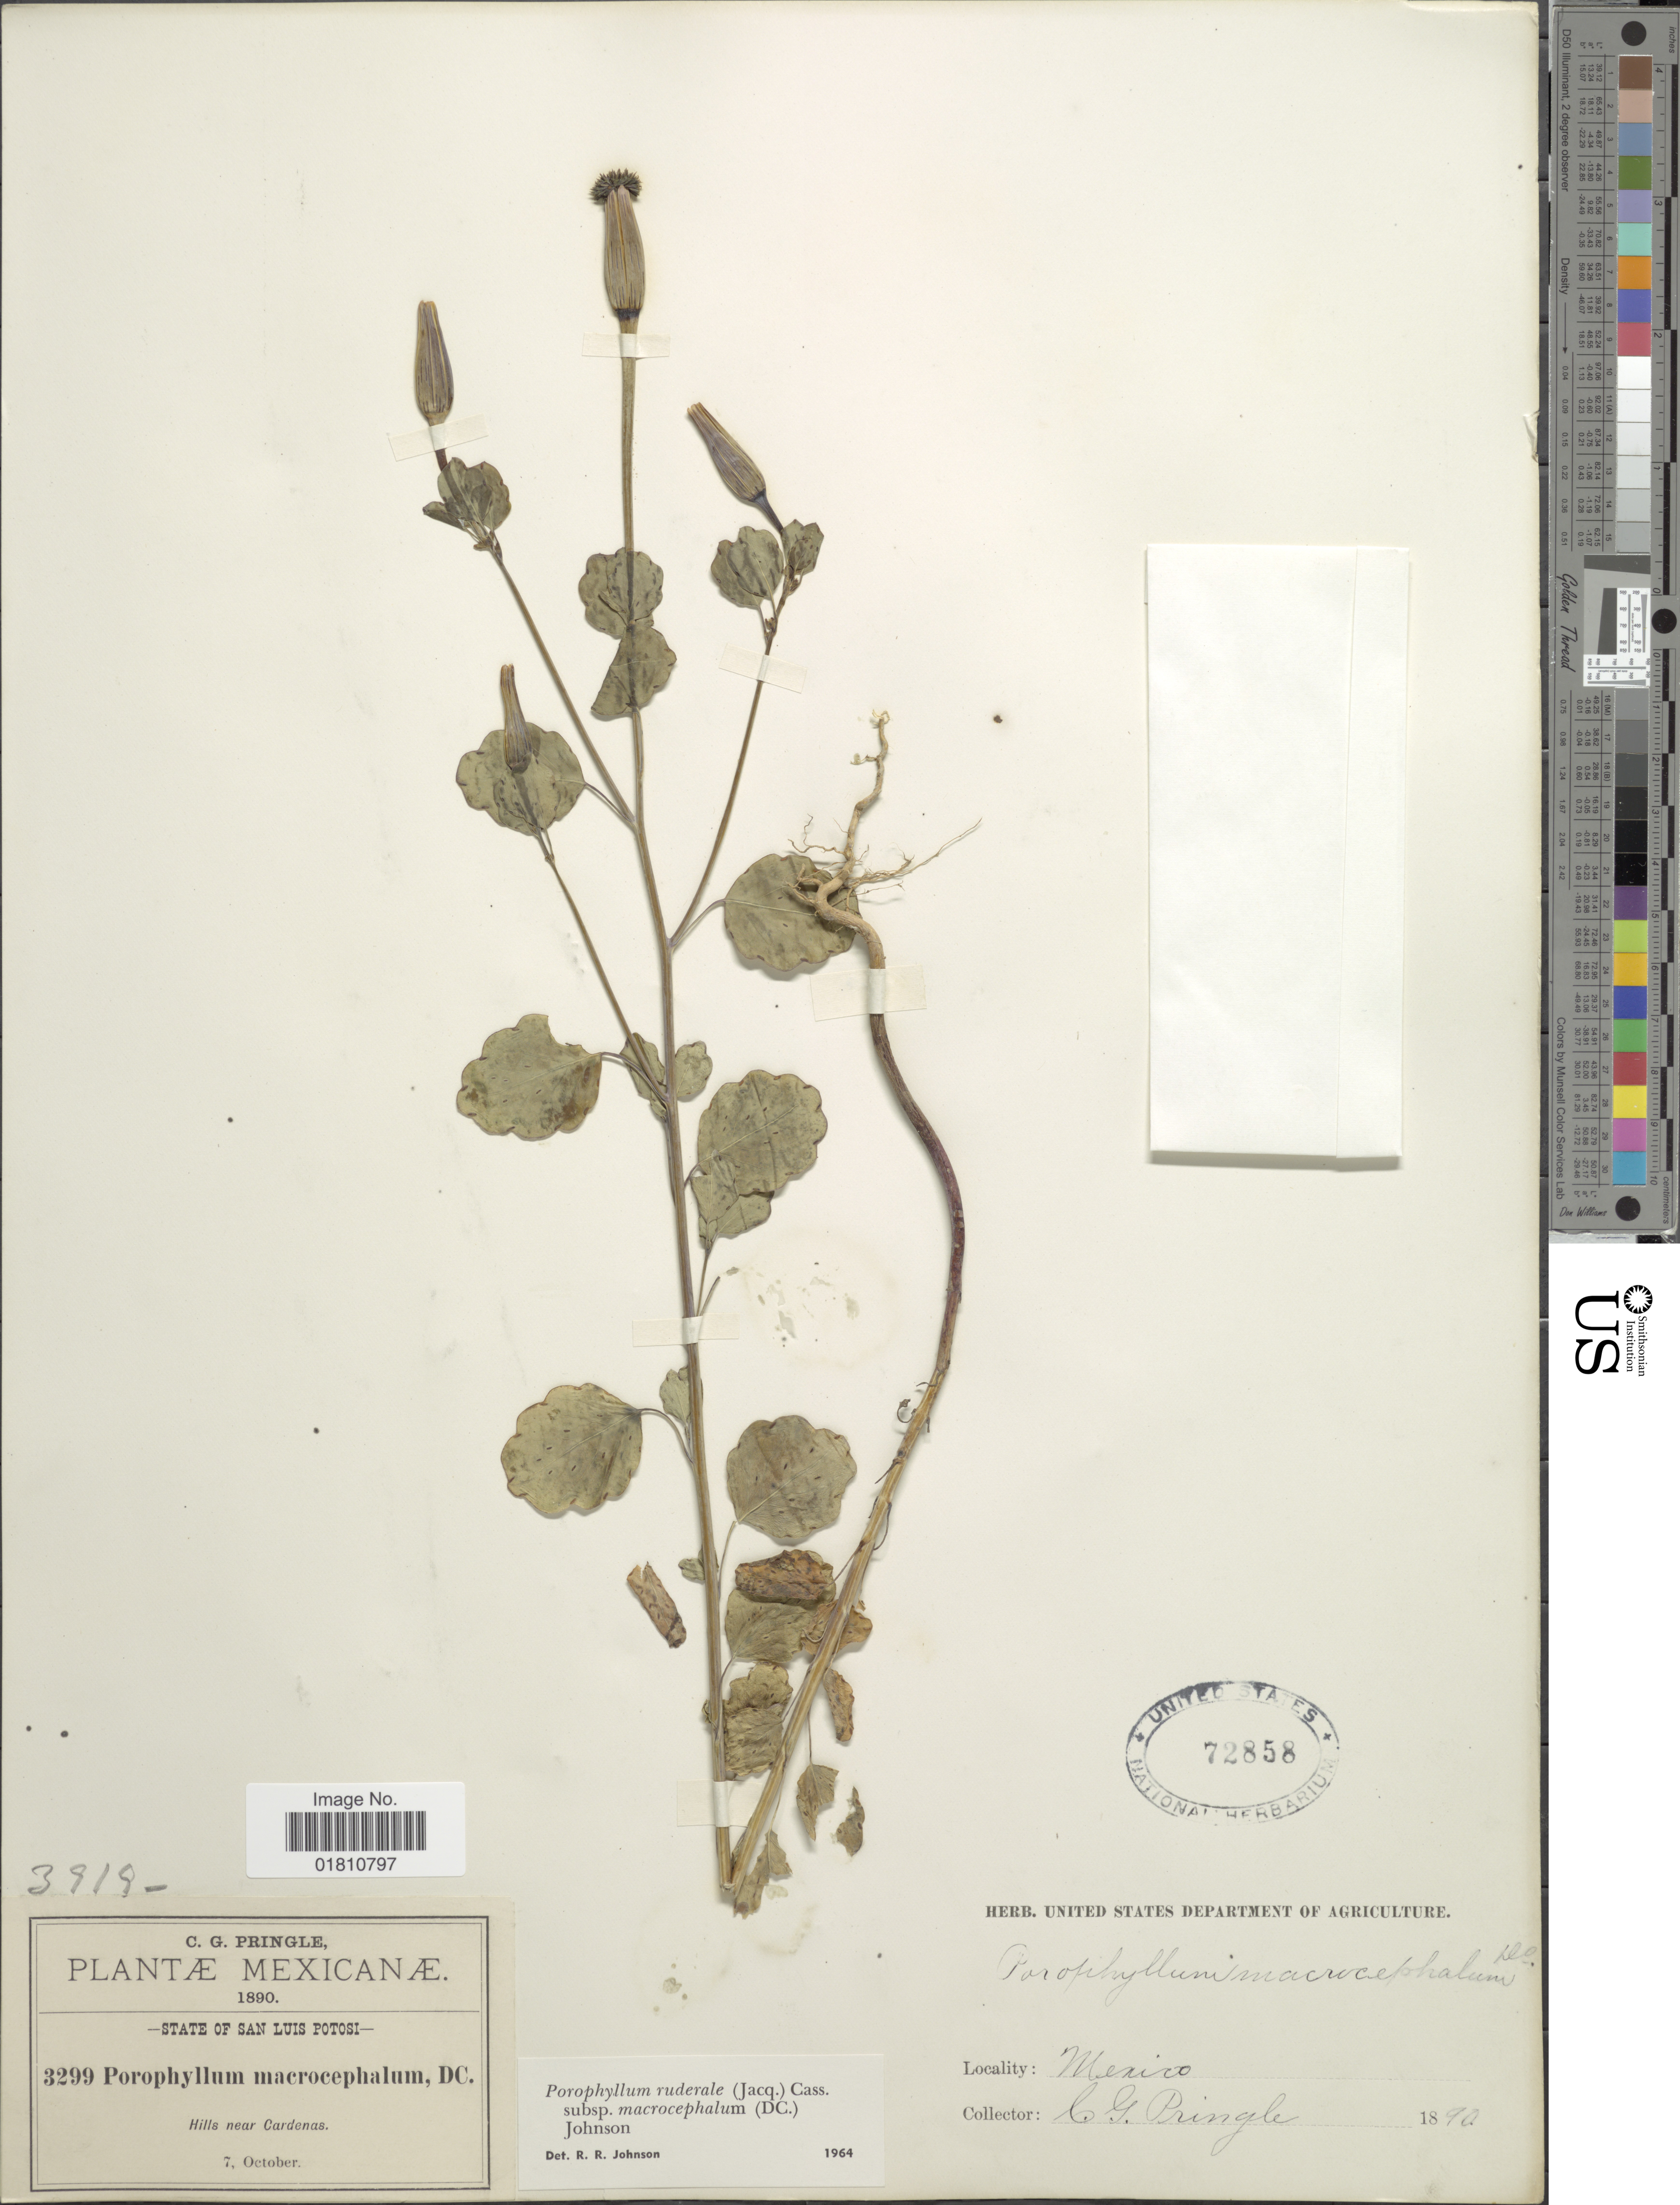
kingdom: Plantae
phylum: Tracheophyta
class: Magnoliopsida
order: Asterales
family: Asteraceae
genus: Porophyllum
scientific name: Porophyllum ruderale subsp. macrocephalum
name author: (DC.) R.R. Johnson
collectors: C. G. Pringle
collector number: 3299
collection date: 1890-10-07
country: Mexico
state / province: San Luis Potosí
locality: Hills near Cardenas.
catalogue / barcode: US 72858